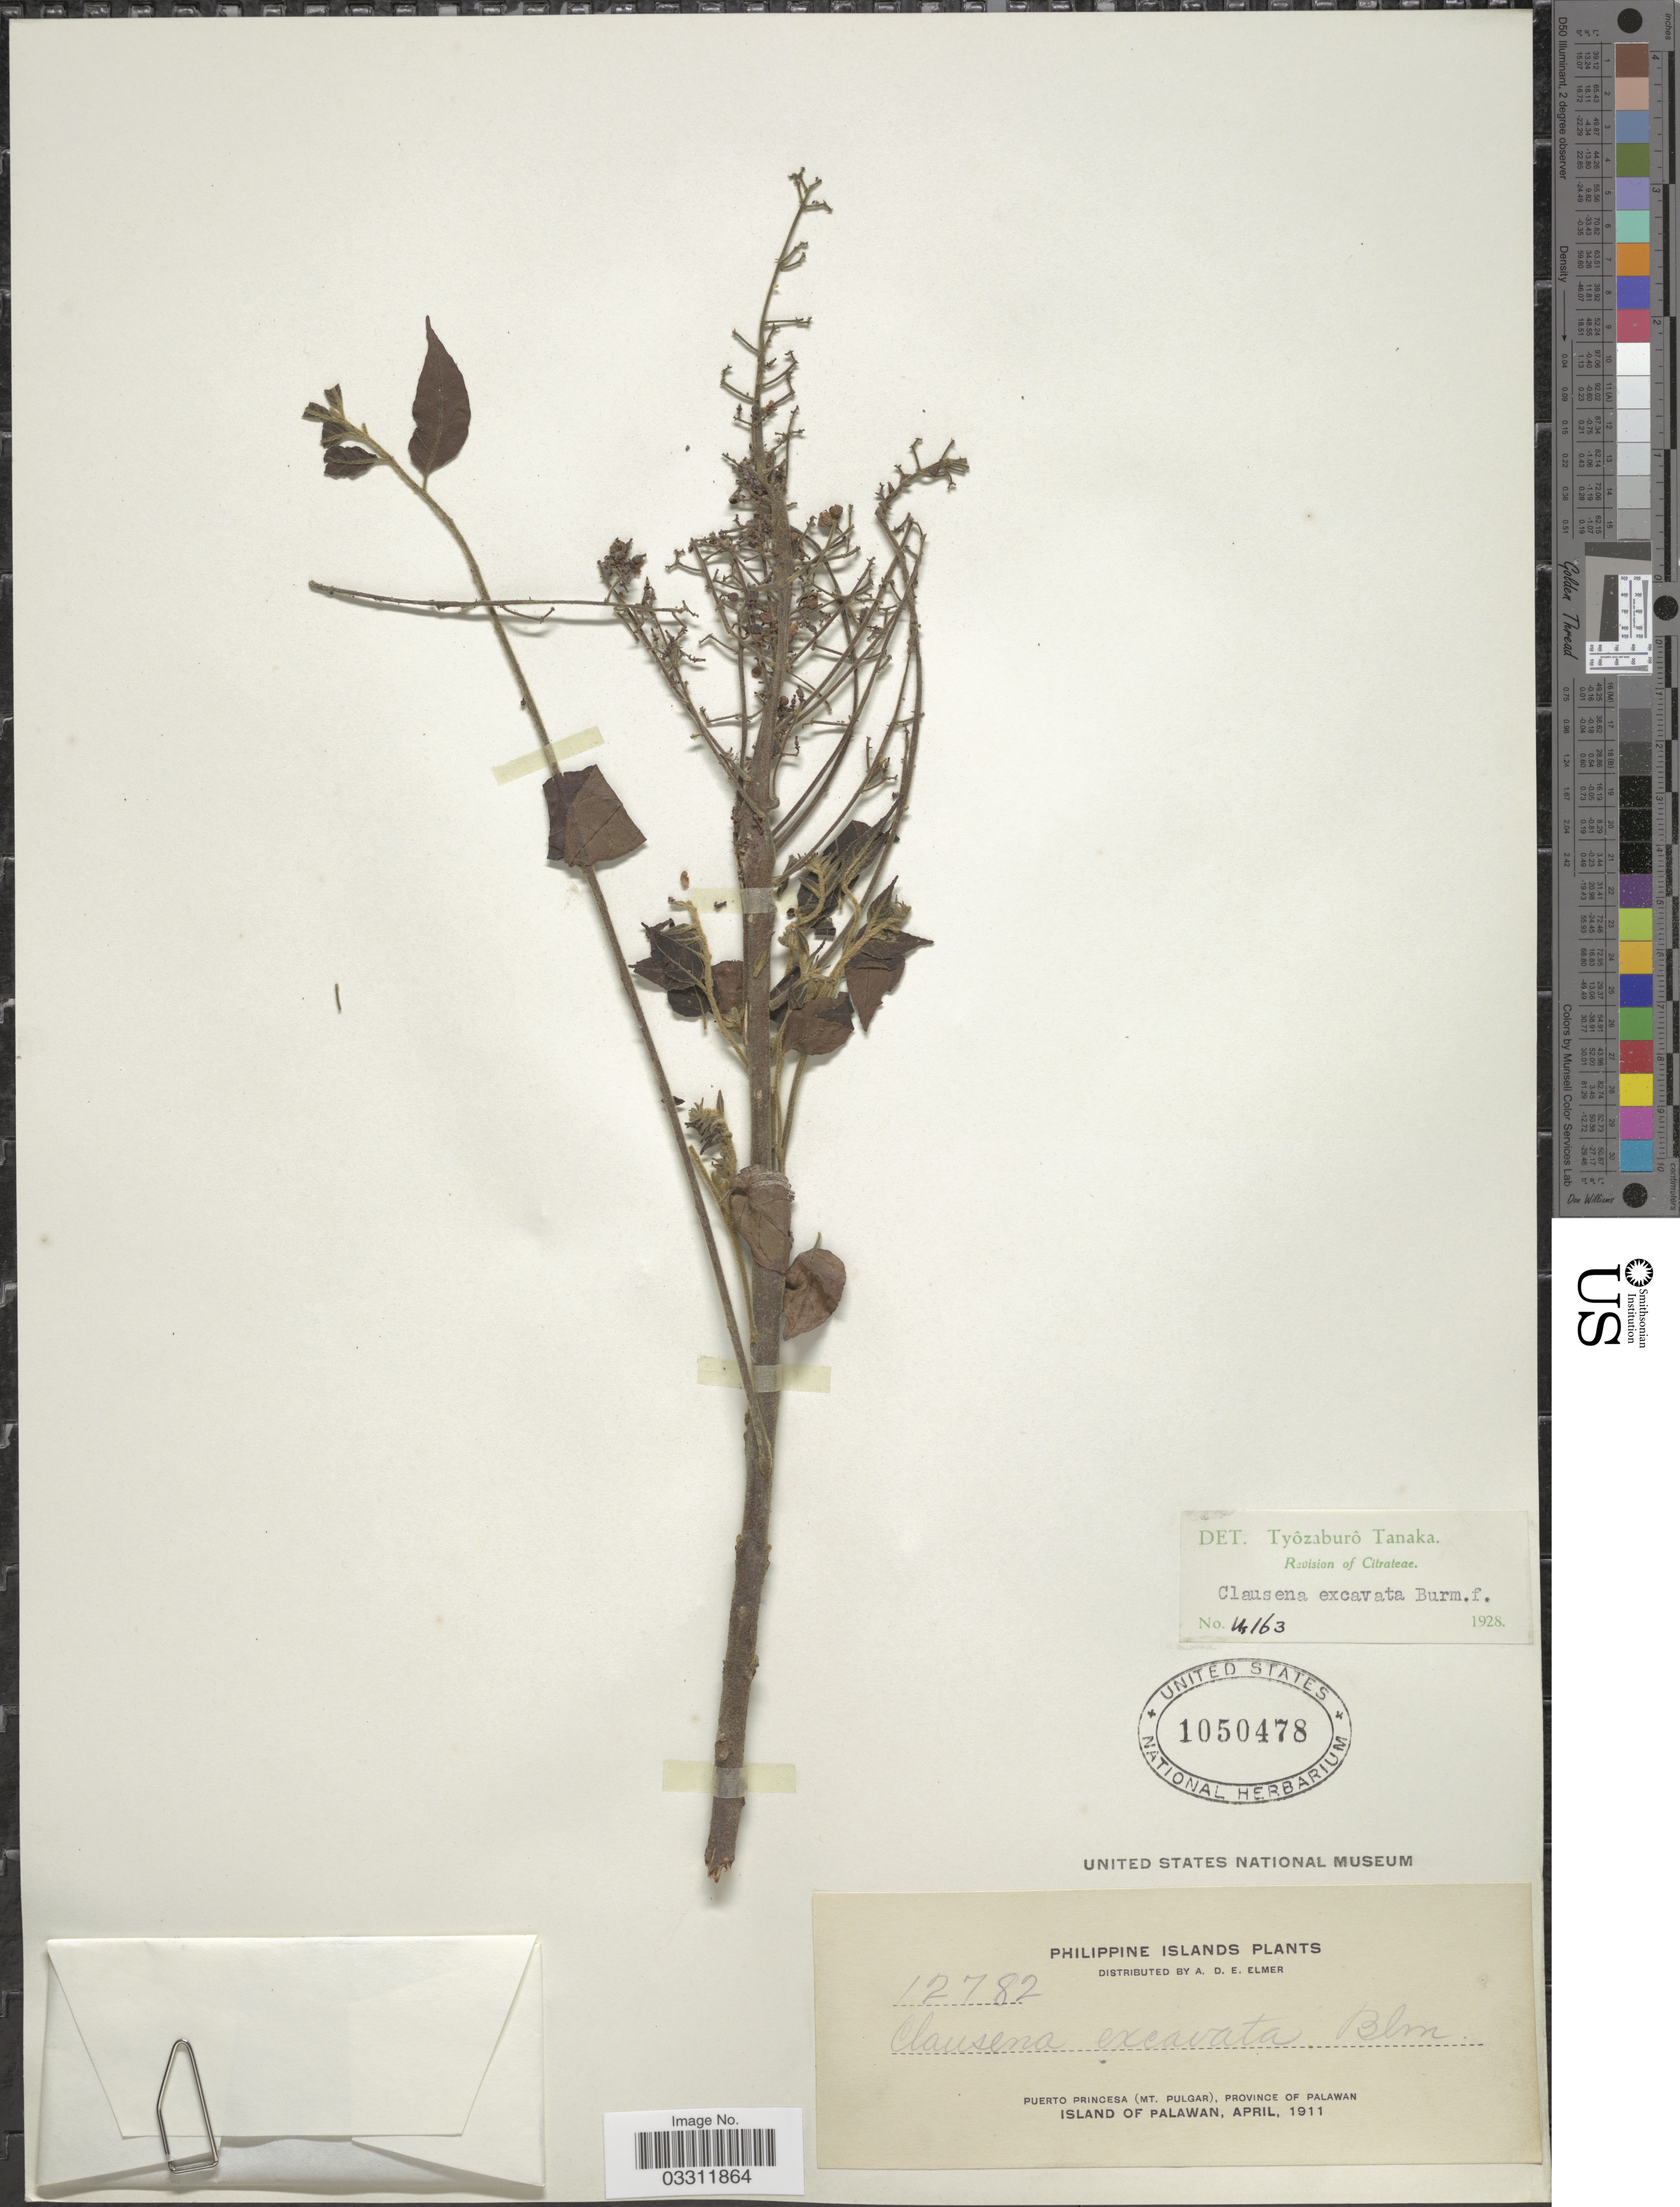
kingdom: Plantae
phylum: Tracheophyta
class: Magnoliopsida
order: Sapindales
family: Rutaceae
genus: Clausena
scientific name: Clausena excavata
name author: Burm. f.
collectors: A. D. E. Elmer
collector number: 12782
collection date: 1911-04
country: Philippines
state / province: Mimaropa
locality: Puerto Princesa (Mt. Pulgar), Province of Palawan. Island of Palawan.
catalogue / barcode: US 1050478